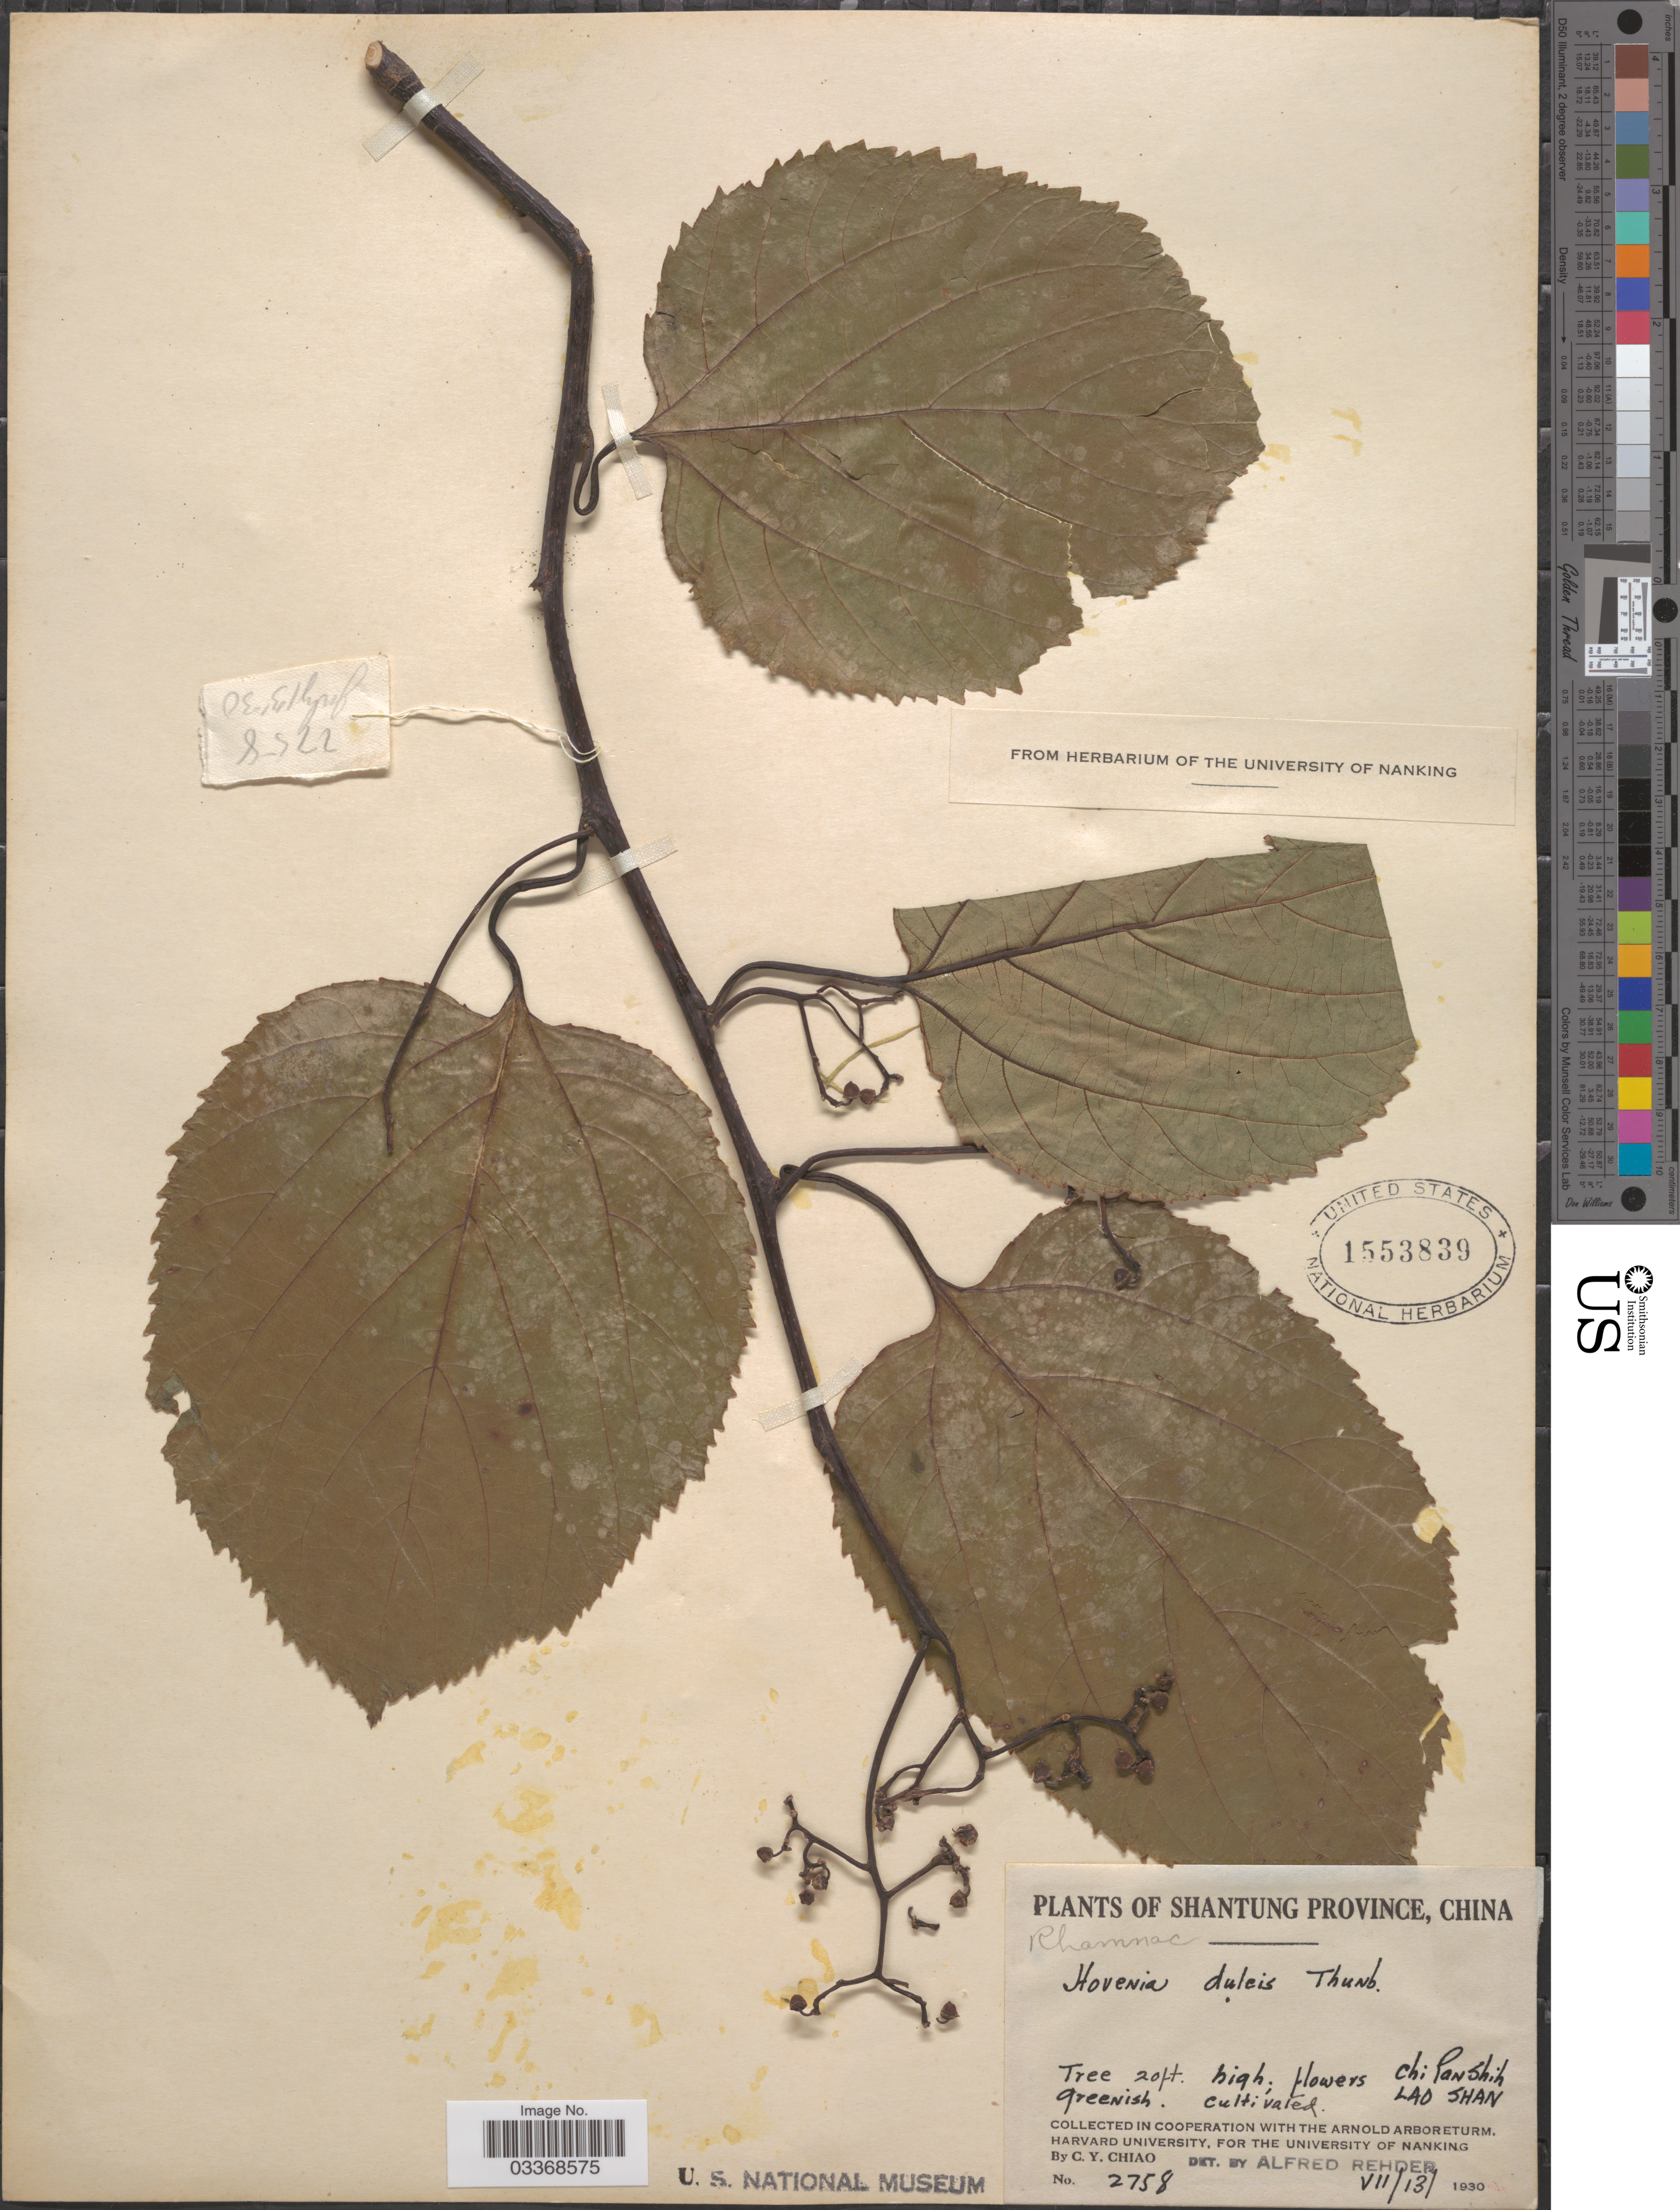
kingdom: Plantae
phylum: Tracheophyta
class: Magnoliopsida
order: Rosales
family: Rhamnaceae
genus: Hovenia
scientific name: Hovenia dulcis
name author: Thunb.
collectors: C. Y. Chiao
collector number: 2758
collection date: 1930-07-13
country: China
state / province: Shandong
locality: Shantung Province. Chi Pan Shih. Lao Shan.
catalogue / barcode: US 1553839